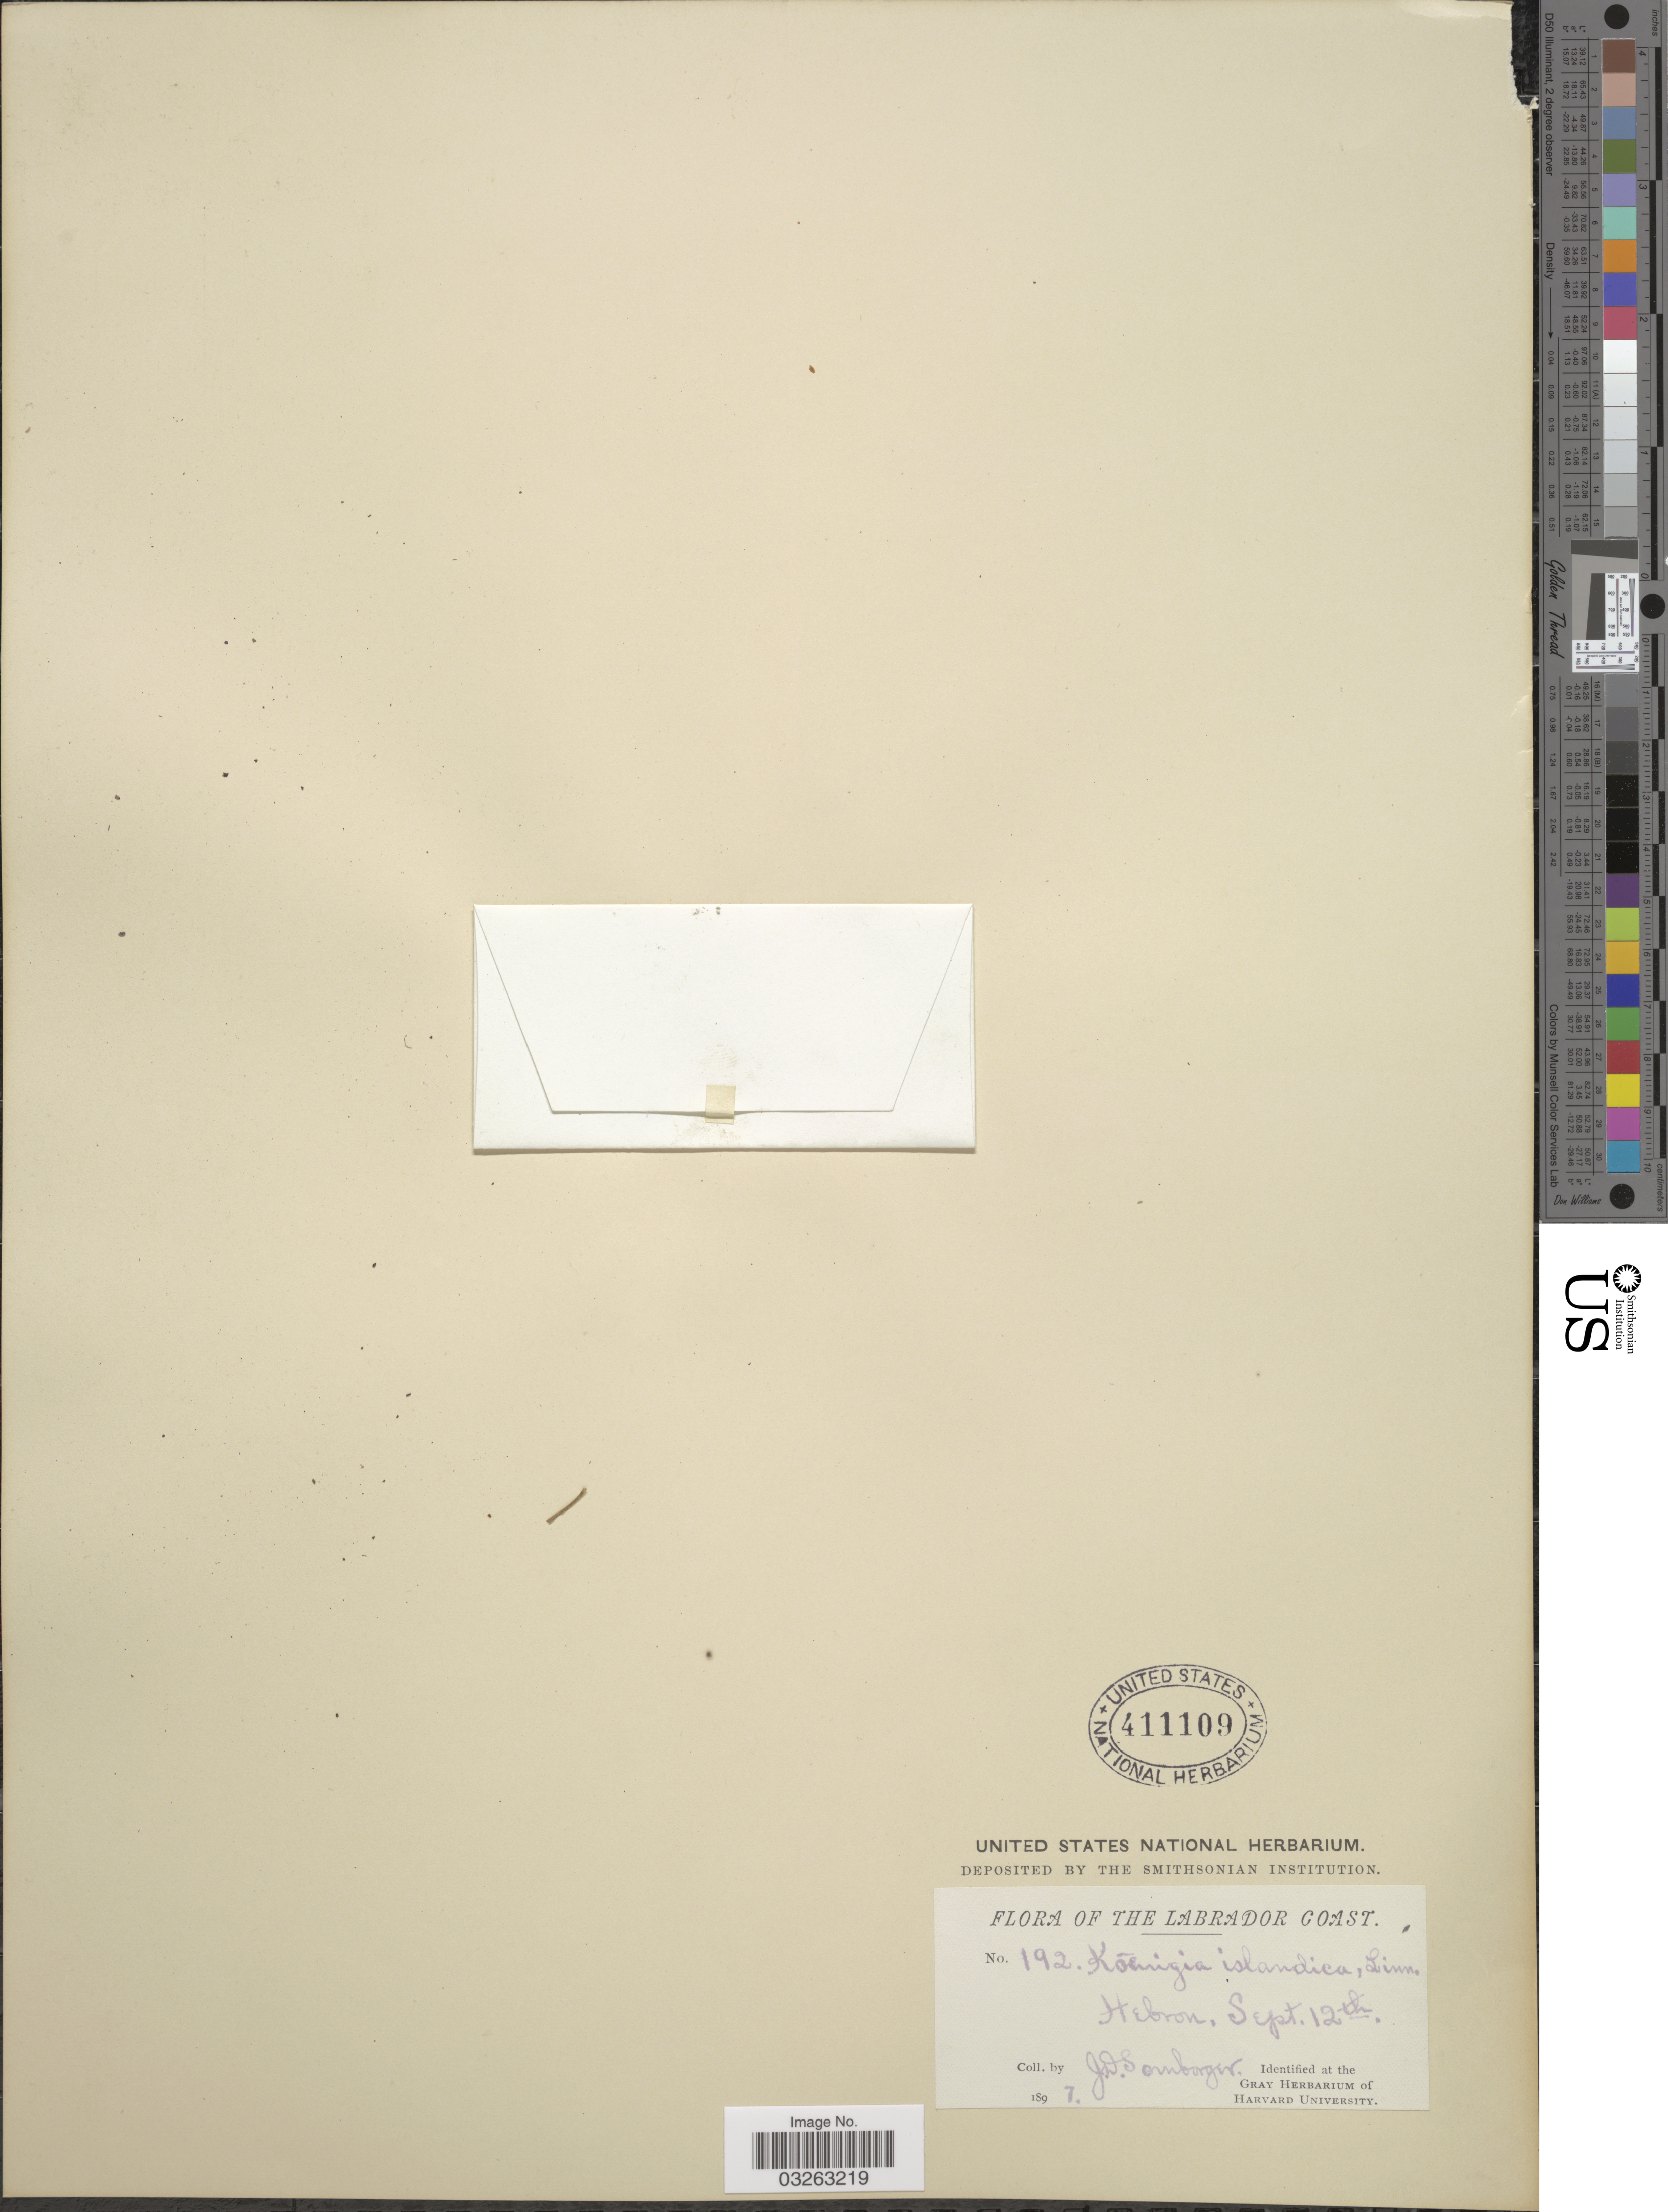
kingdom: Plantae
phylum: Tracheophyta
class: Magnoliopsida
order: Caryophyllales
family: Polygonaceae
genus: Koenigia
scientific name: Koenigia islandica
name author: L.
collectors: J. Sornborger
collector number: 192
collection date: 1897-09-12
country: Canada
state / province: Newfoundland and Labrador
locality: Labrador Coast. Hebron.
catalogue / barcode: US 411109